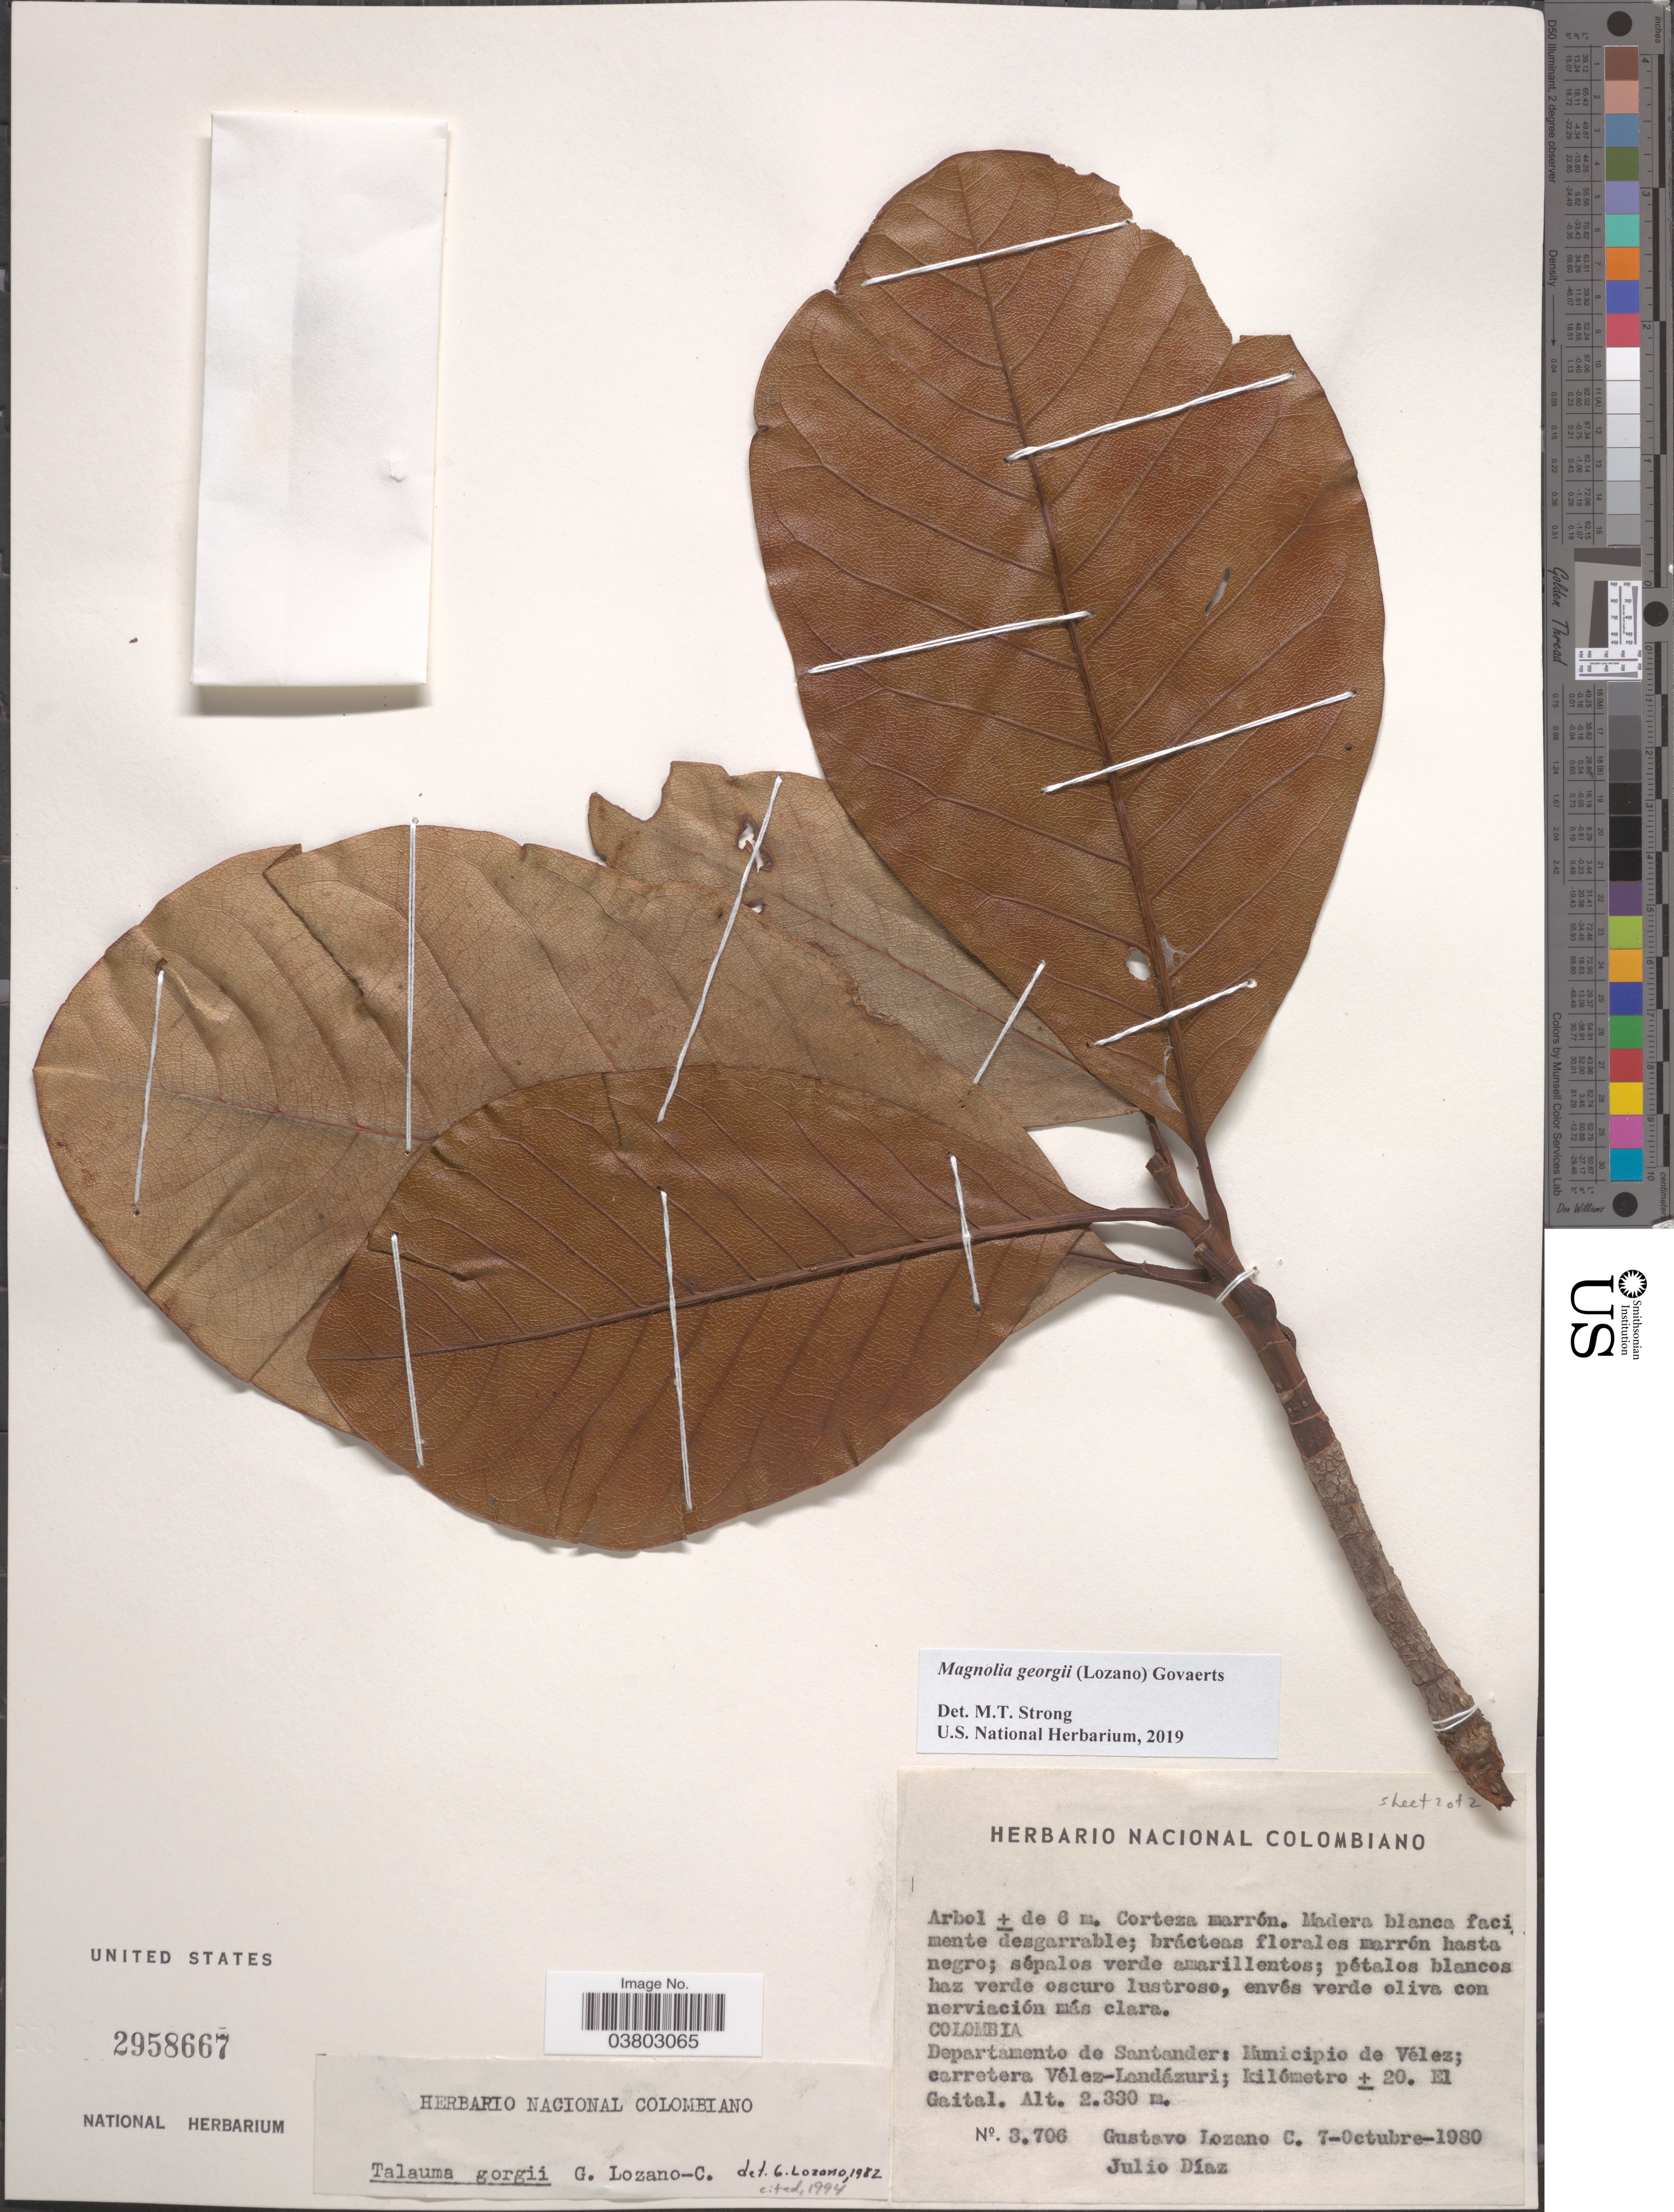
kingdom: Plantae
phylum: Tracheophyta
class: Magnoliopsida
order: Magnoliales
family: Magnoliaceae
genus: Magnolia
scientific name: Magnolia georgii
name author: (Lozano) Govaerts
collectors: G. Lozano-Contreras & J. Diaz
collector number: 3706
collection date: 1980-10-07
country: Colombia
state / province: Santander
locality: Departamento de Santander: Municipio de Vélez; carretera Vélez-Landázuri; kilómetro ± 20. El Gaital.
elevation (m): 2330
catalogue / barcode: US 2958667